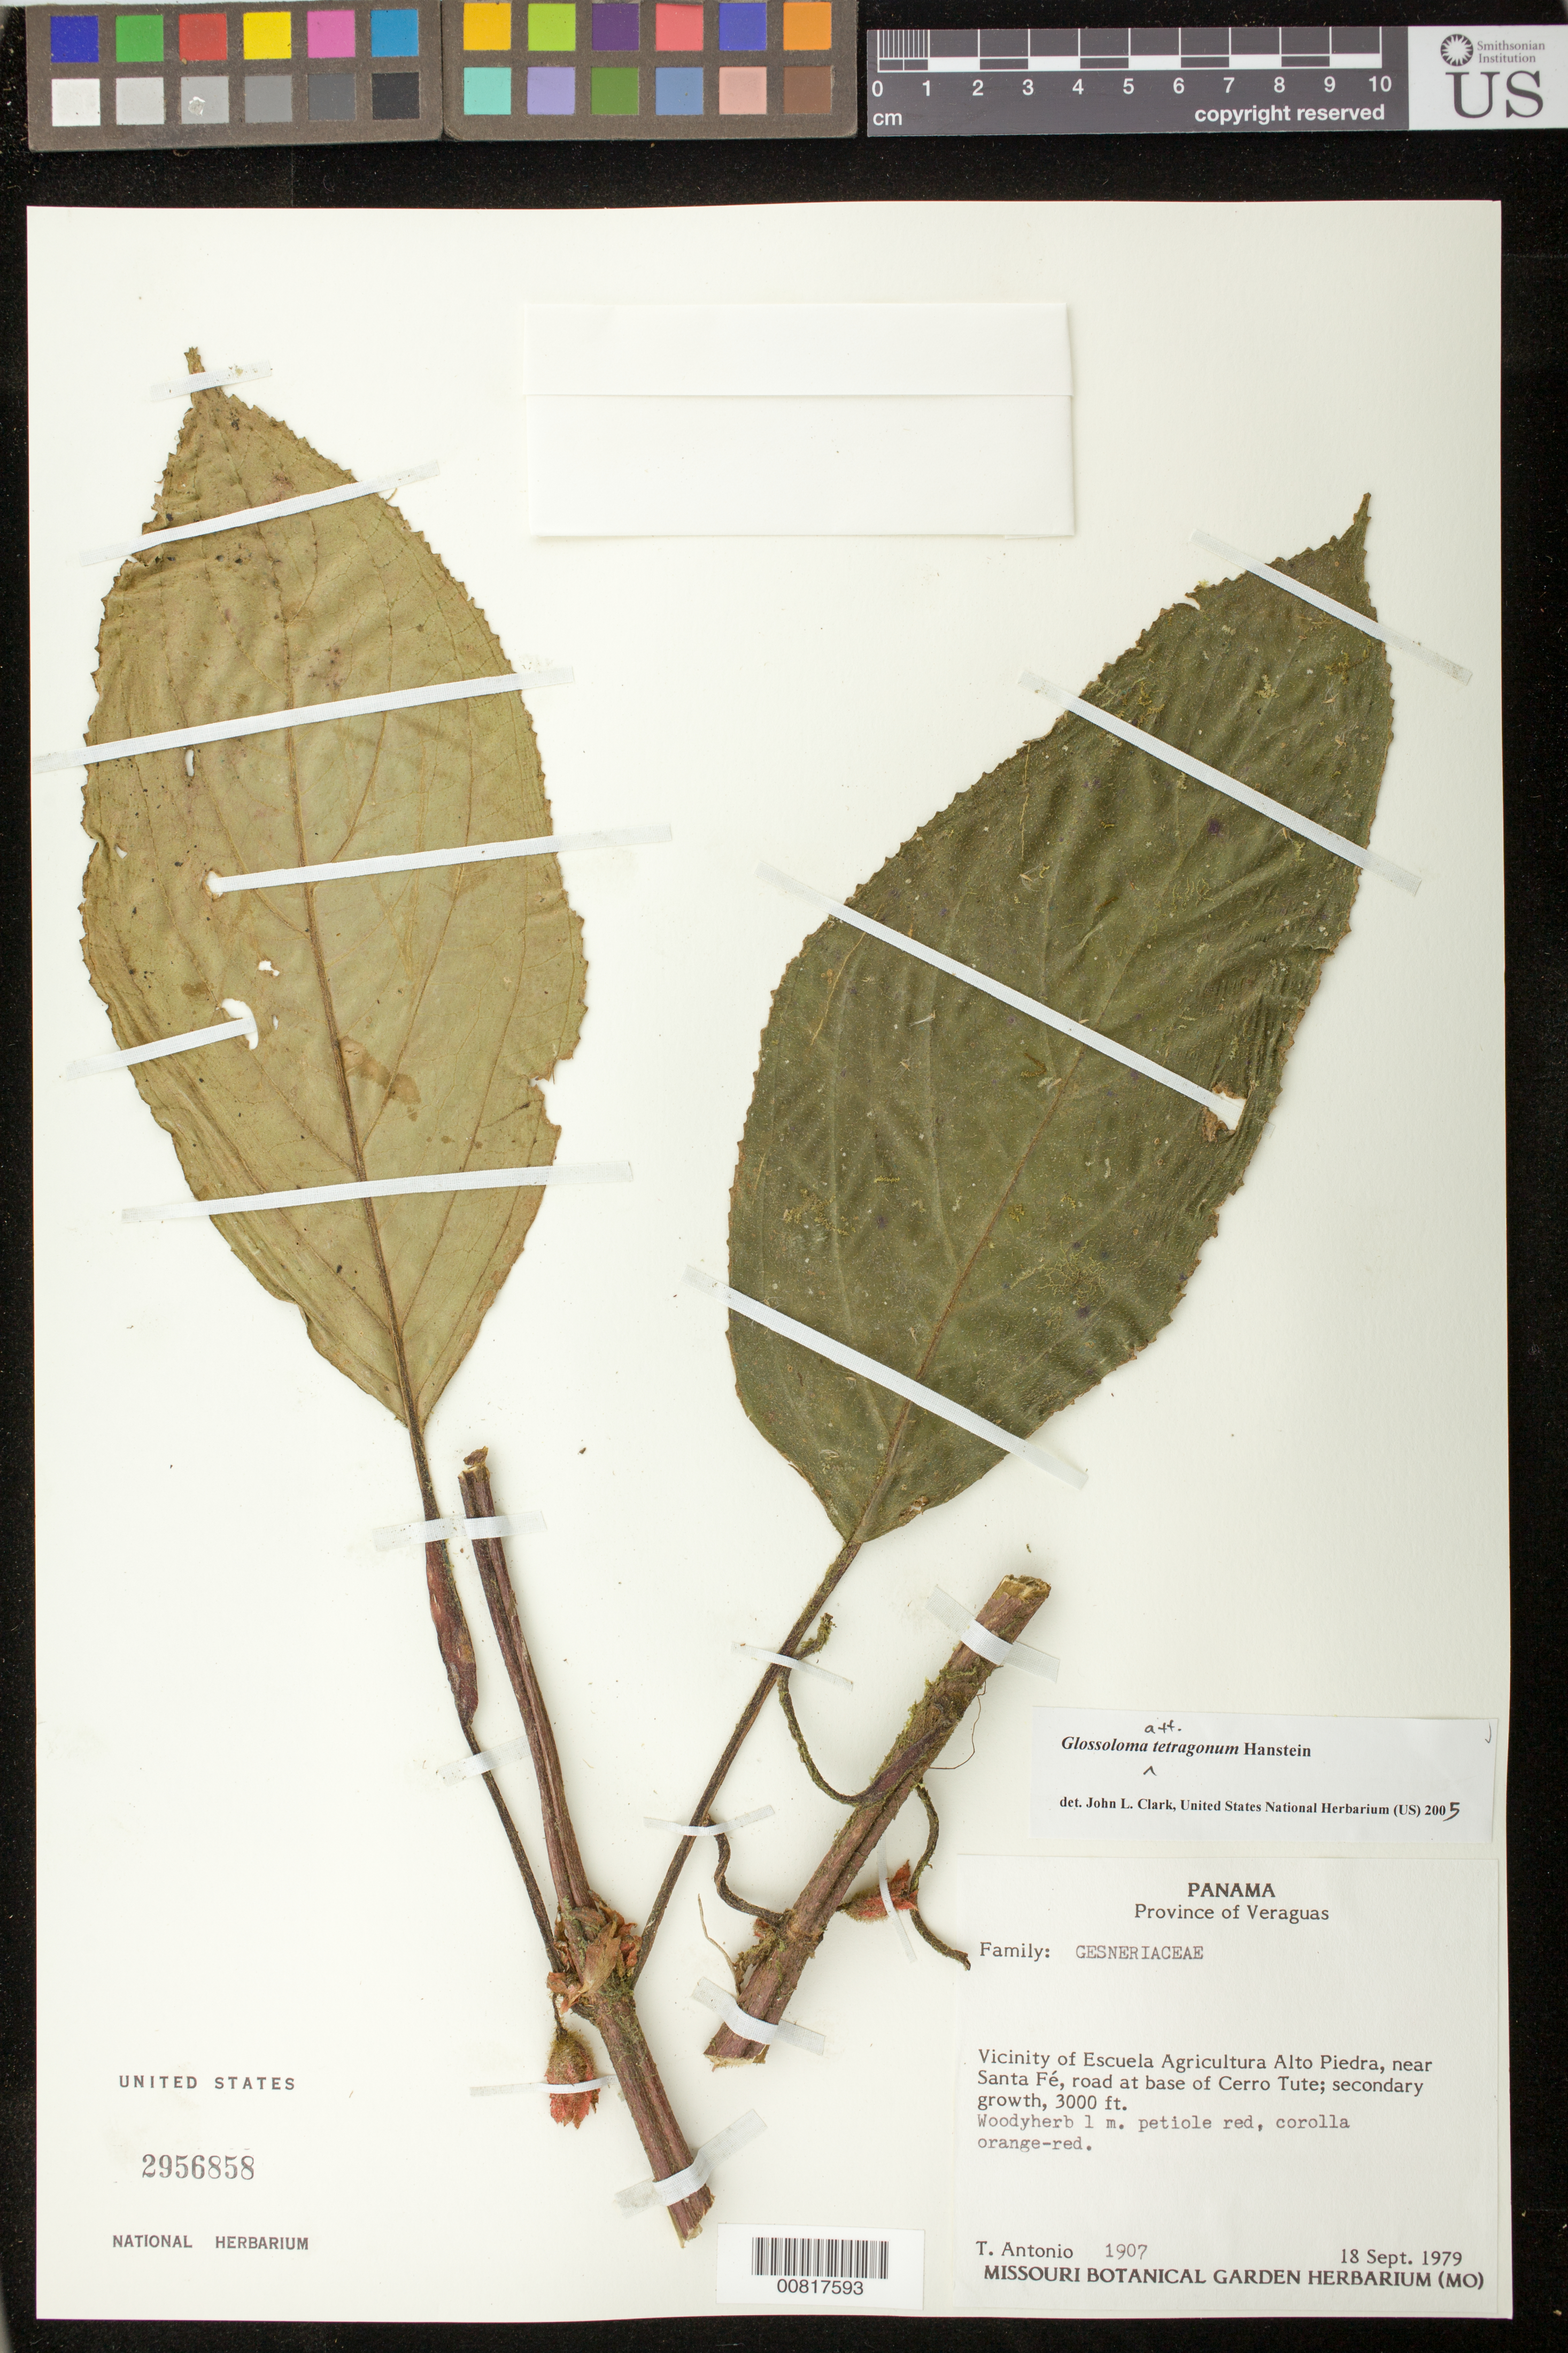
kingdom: Plantae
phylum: Tracheophyta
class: Magnoliopsida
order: Lamiales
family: Gesneriaceae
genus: Glossoloma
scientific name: Glossoloma tetragonum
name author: Hanst.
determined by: Clark, J. L., (SEL), The Marie Selby Botanical Garden (UNITED STATES)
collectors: T. Antonio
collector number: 1907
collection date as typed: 18 Sep 1979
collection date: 1979-09-18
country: Panama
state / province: Veraguas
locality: Vicinity of Escuela Agricultura Alto Piedra near Santa Fé, road at base of Cerro Tute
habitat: Secondary growth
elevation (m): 914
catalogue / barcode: US 2956858